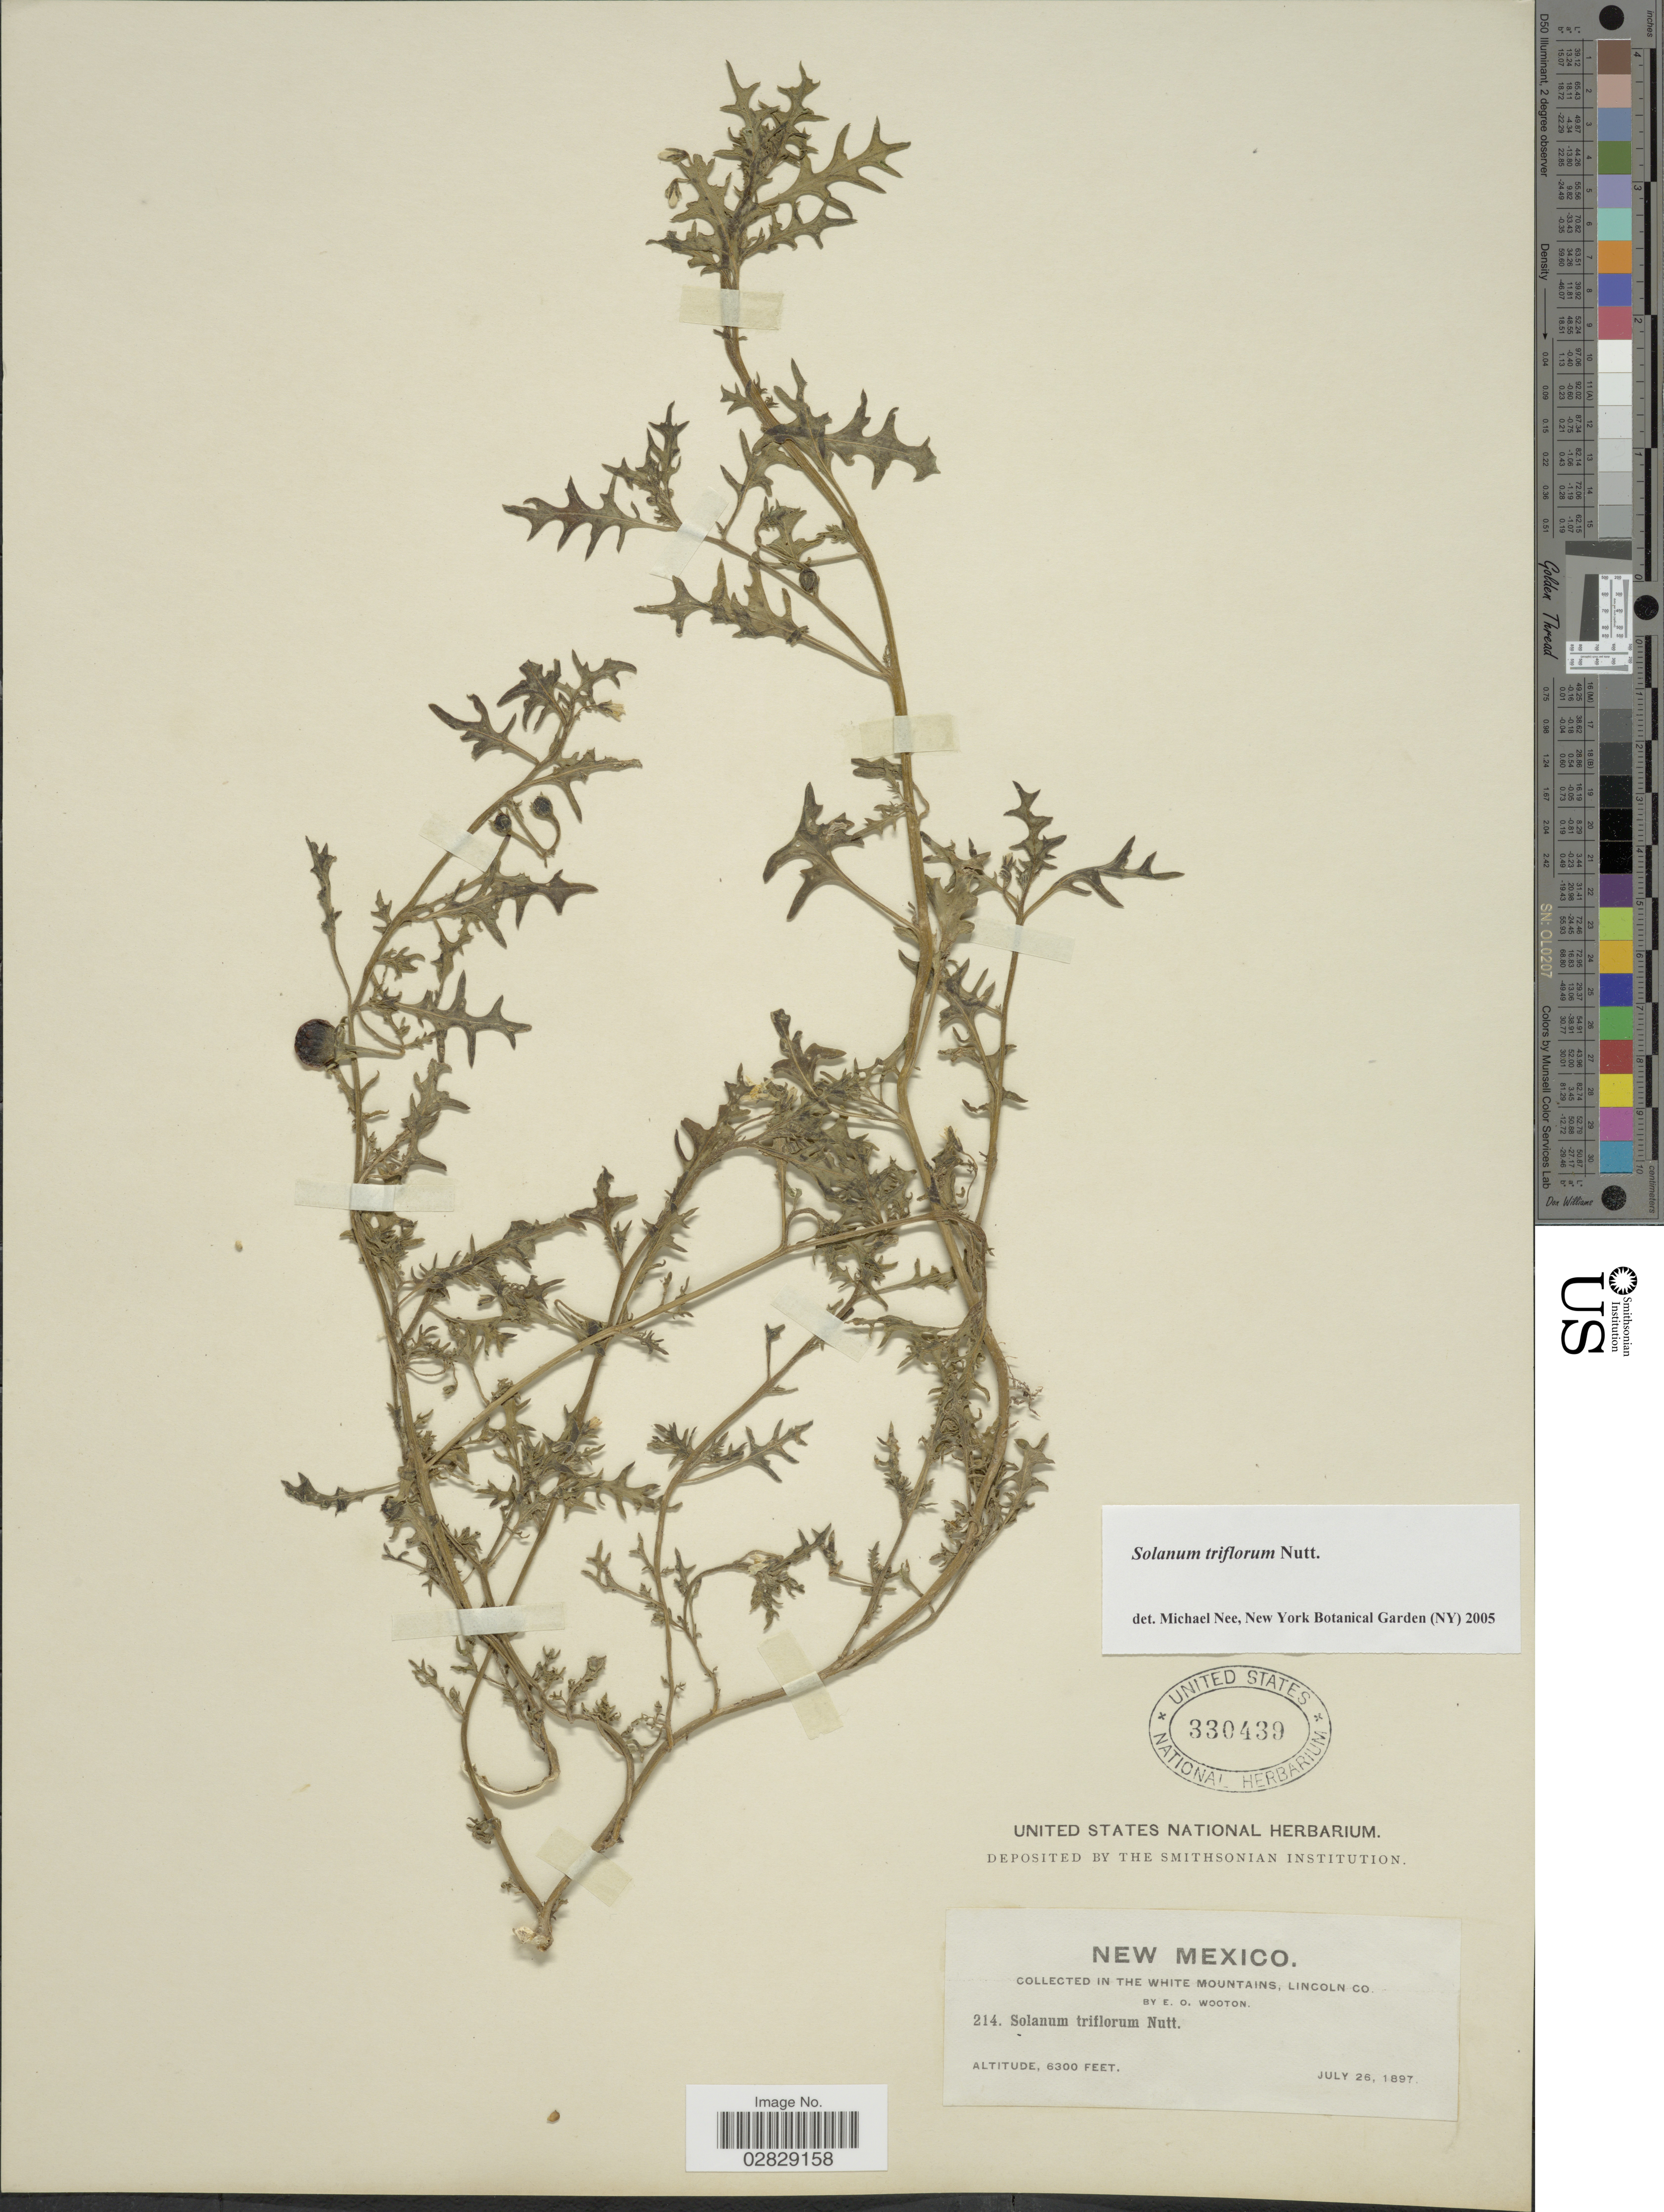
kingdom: Plantae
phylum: Tracheophyta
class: Magnoliopsida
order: Solanales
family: Solanaceae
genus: Solanum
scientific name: Solanum triflorum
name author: Nutt.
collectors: E. O. Wooton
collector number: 214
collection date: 1897-07-26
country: United States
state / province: New Mexico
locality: In the White Mountains, Lincoln Co.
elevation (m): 1920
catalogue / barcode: US 330439